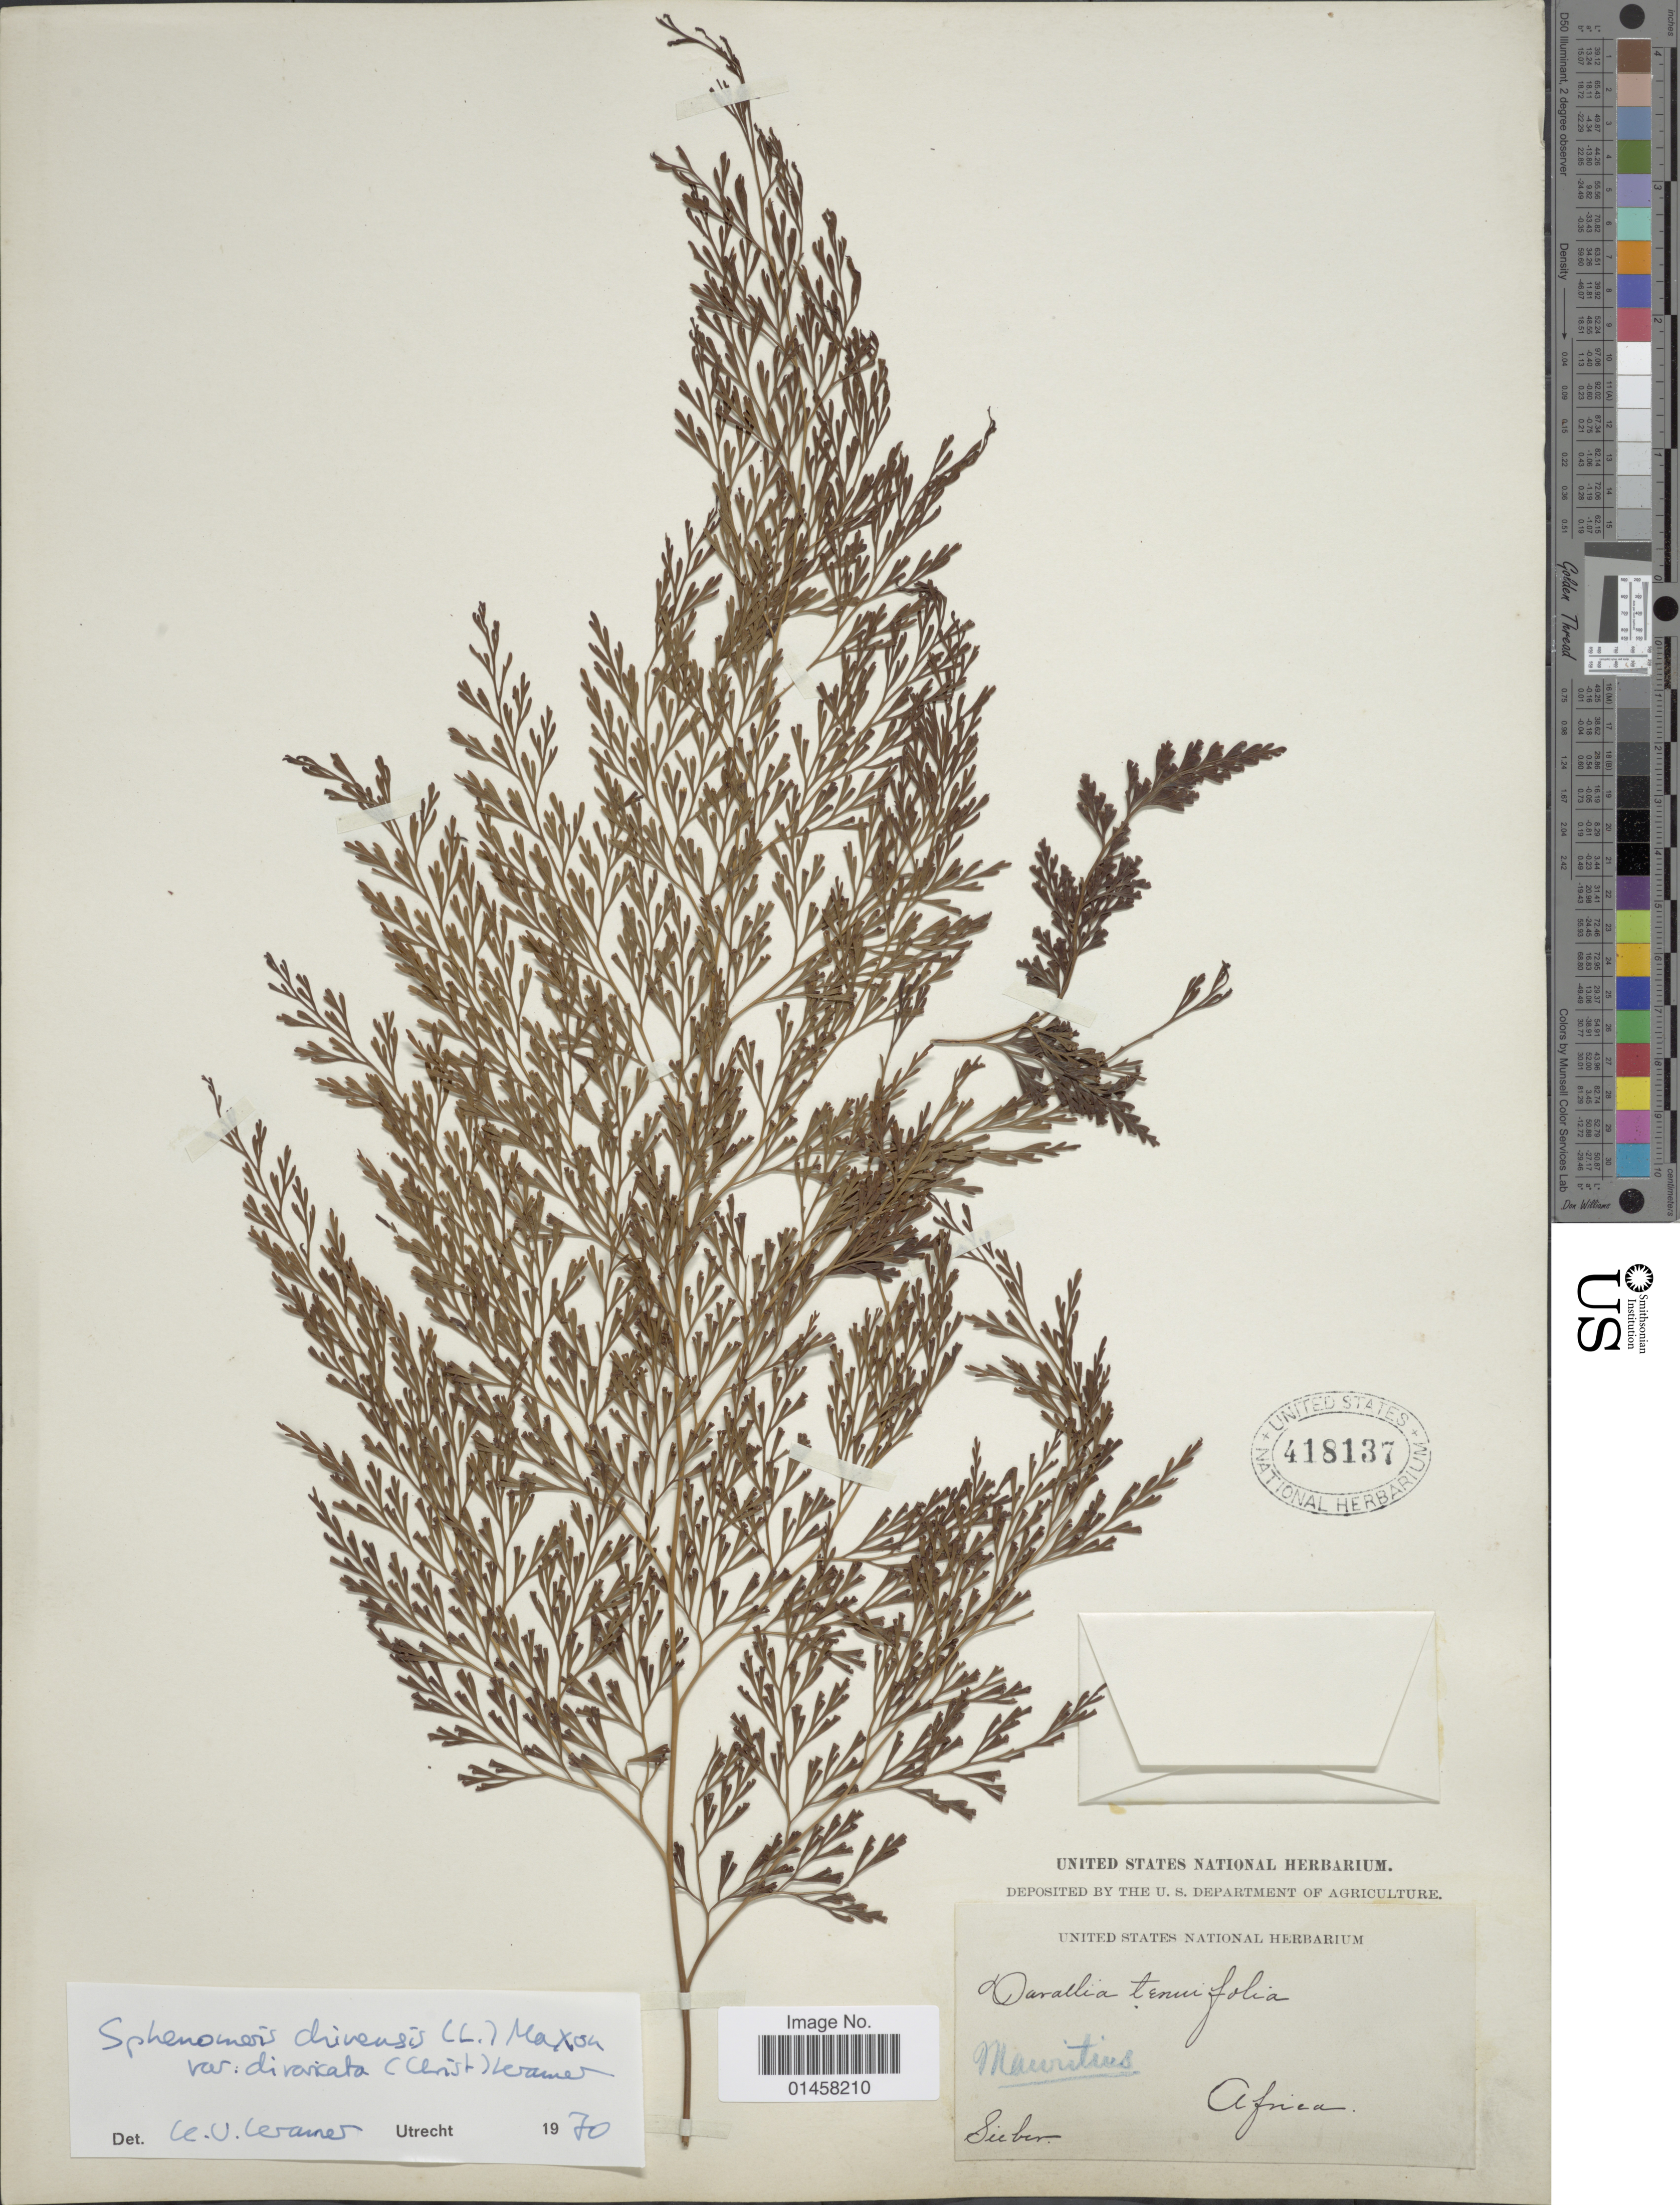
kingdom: Plantae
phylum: Tracheophyta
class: Polypodiopsida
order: Polypodiales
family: Lindsaeaceae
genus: Sphenomeris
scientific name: Sphenomeris chinensis var. divaricata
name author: (Christ) K.U. Kramer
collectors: -- Sieber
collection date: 1970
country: Mauritius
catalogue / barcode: US 418137